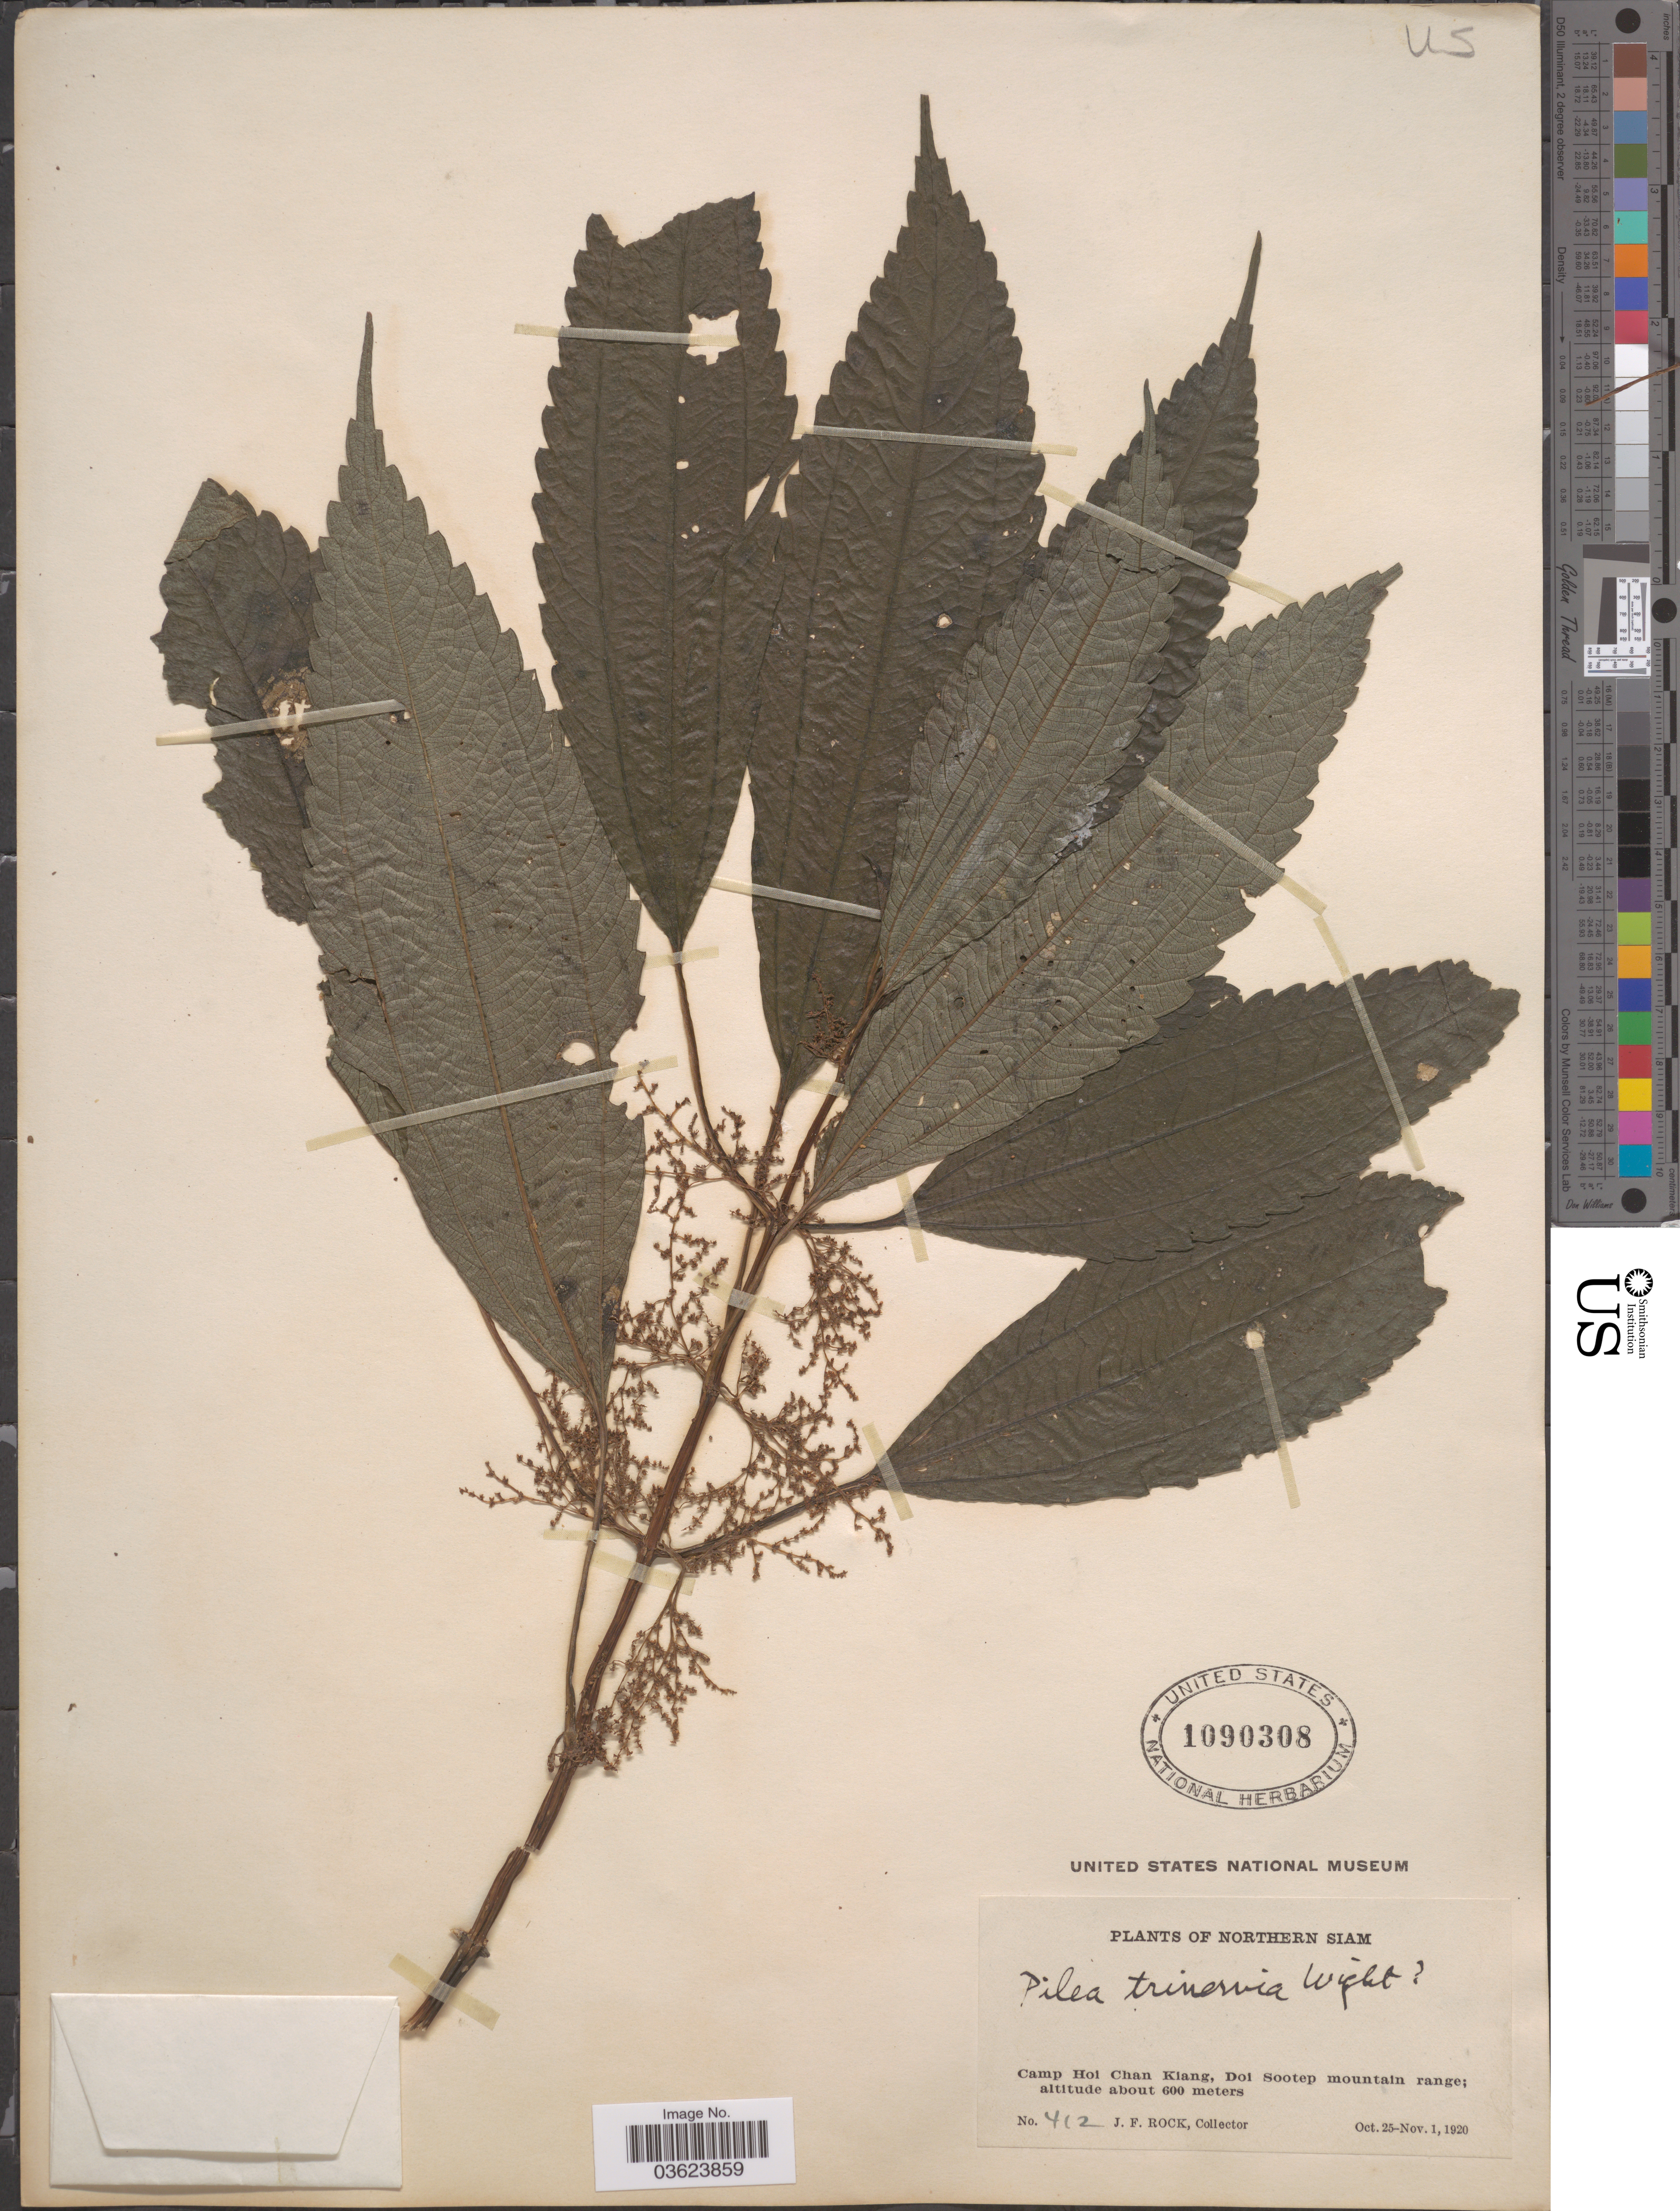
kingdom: Plantae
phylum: Tracheophyta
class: Magnoliopsida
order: Rosales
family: Urticaceae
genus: Pilea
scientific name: Pilea trinervia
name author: (Roxb.) Wight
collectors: J. Rock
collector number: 412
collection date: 1920-10-25/1920-11-01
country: Thailand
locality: Northern Siam. Camp Hoi Chan Kiang, Doi Sootep mountain range.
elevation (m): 600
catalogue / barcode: US 1090308